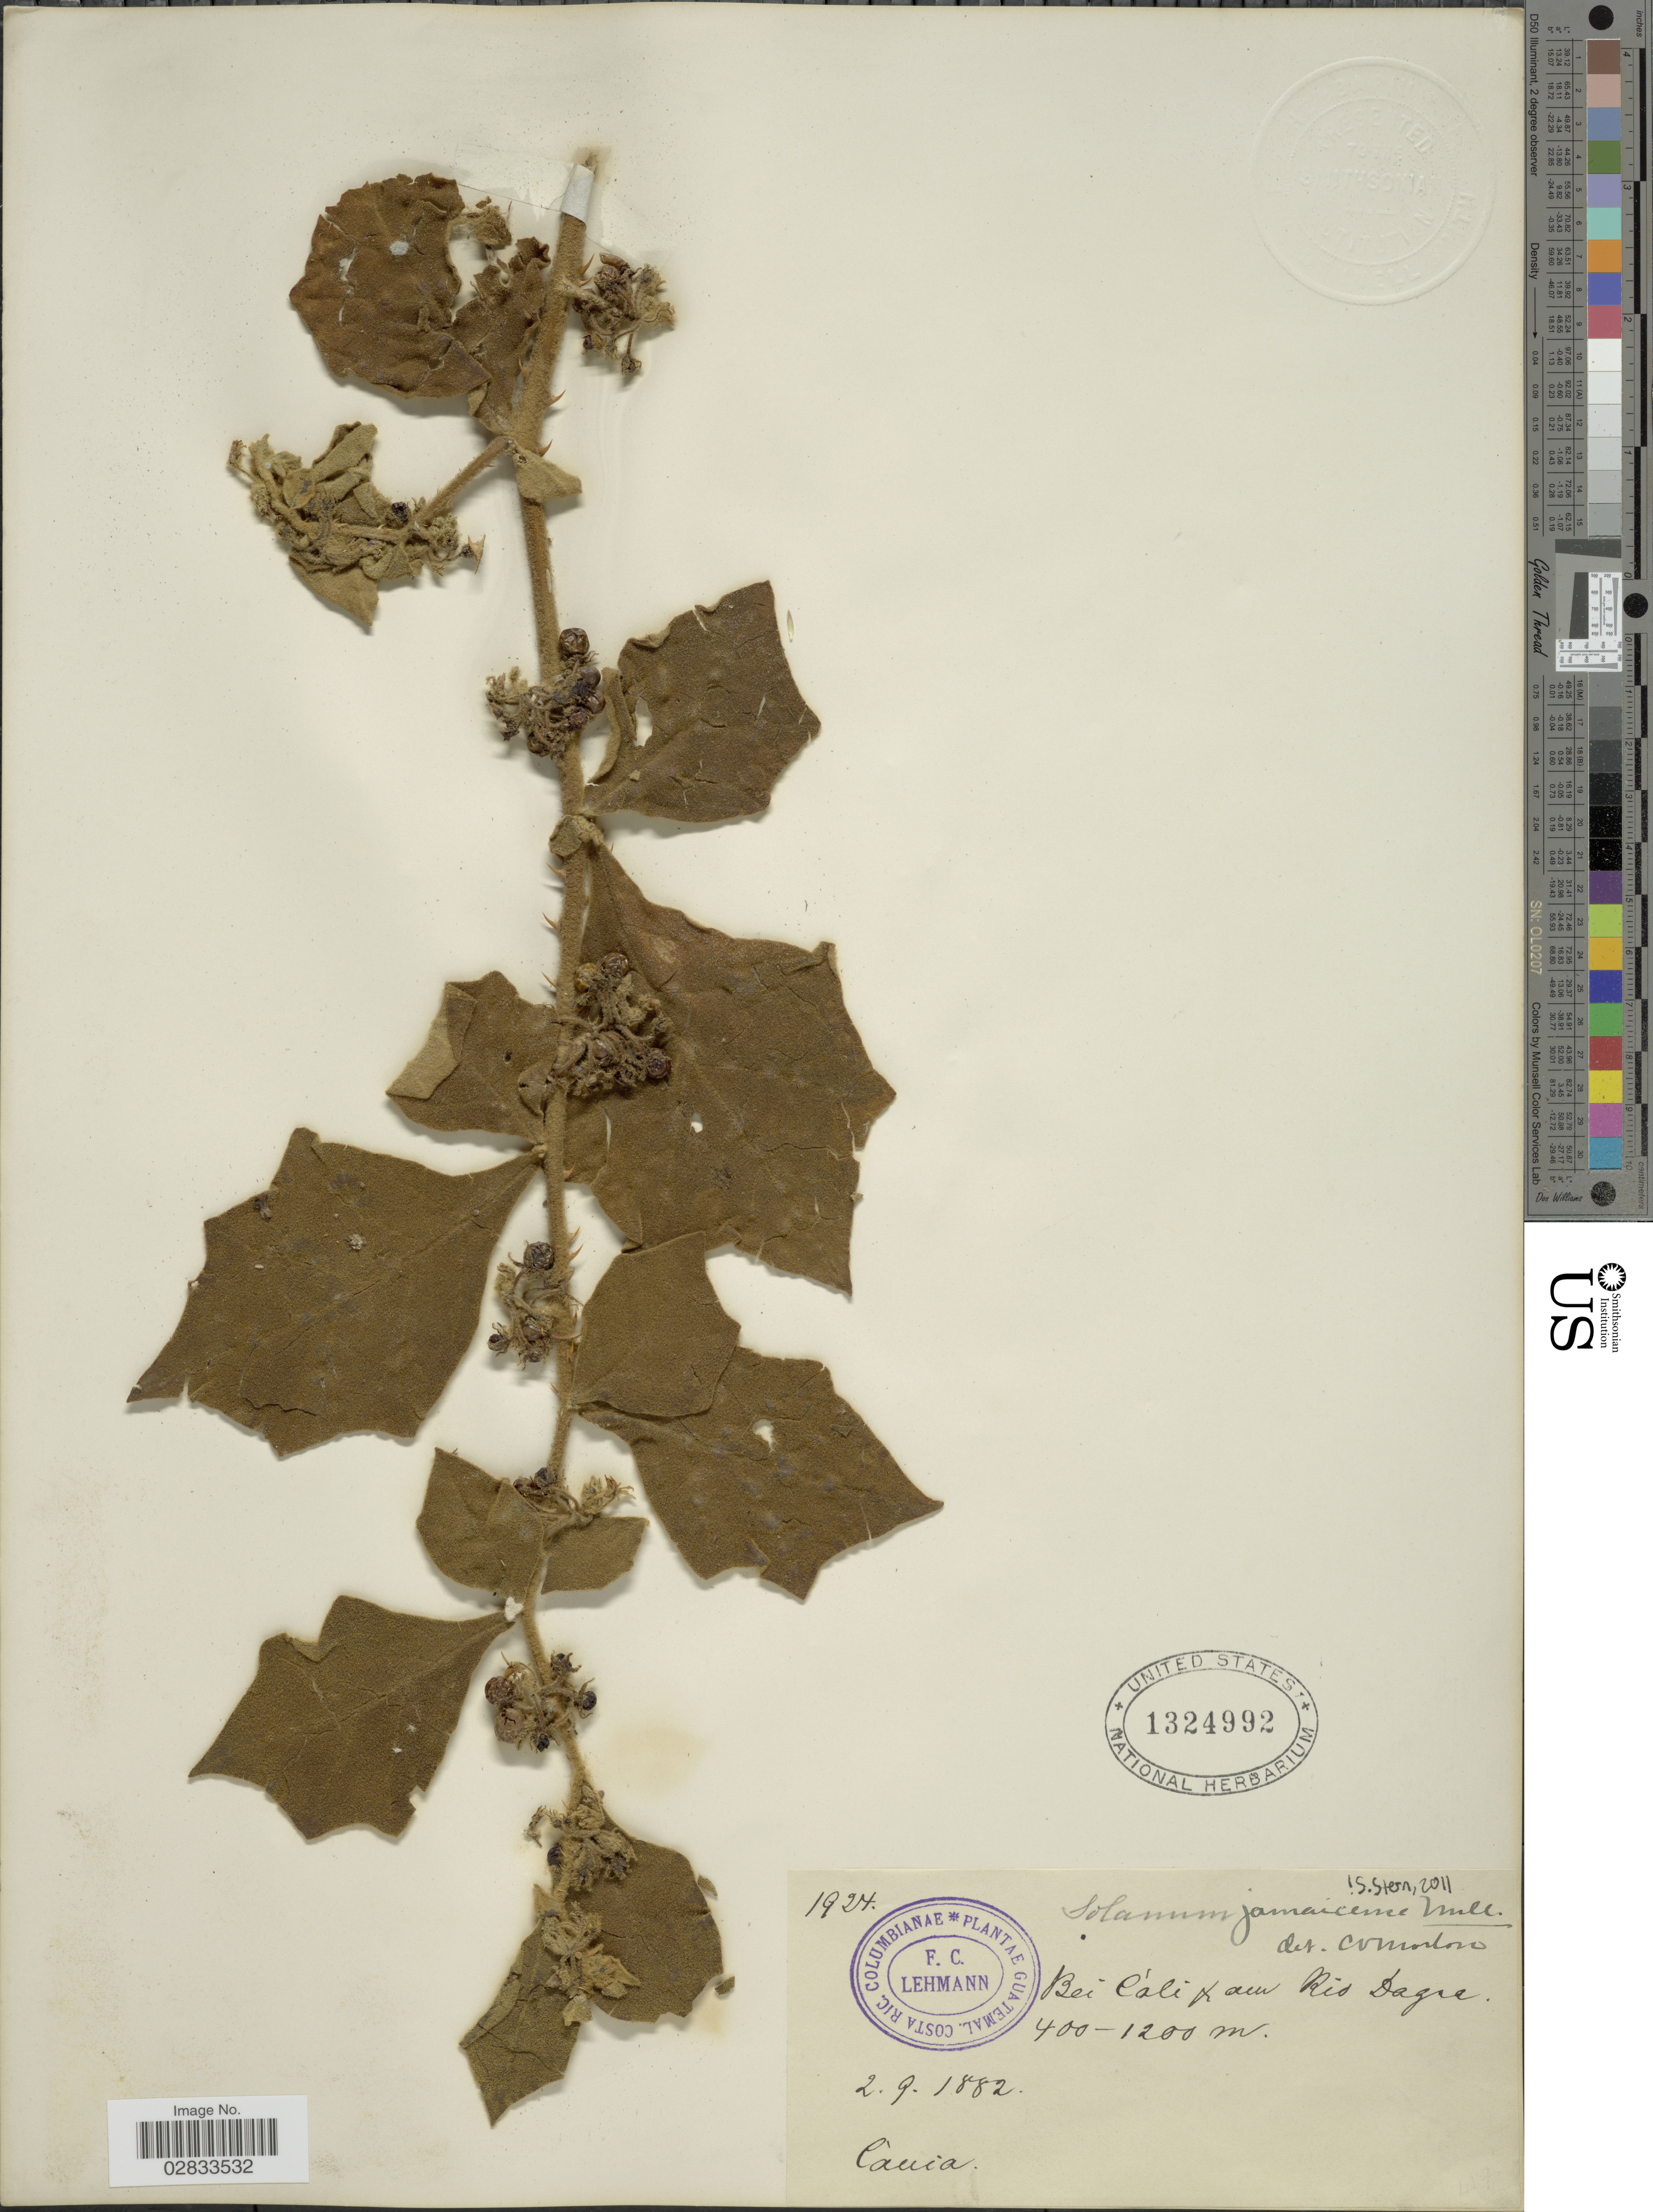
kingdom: Plantae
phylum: Tracheophyta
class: Magnoliopsida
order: Solanales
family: Solanaceae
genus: Solanum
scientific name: Solanum jamaicense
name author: Mill.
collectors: F. C. Lehmann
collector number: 1924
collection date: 1882-09-02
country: Colombia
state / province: Cauca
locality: Bei Cáli & am Rio Dagua.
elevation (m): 400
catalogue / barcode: US 1324992